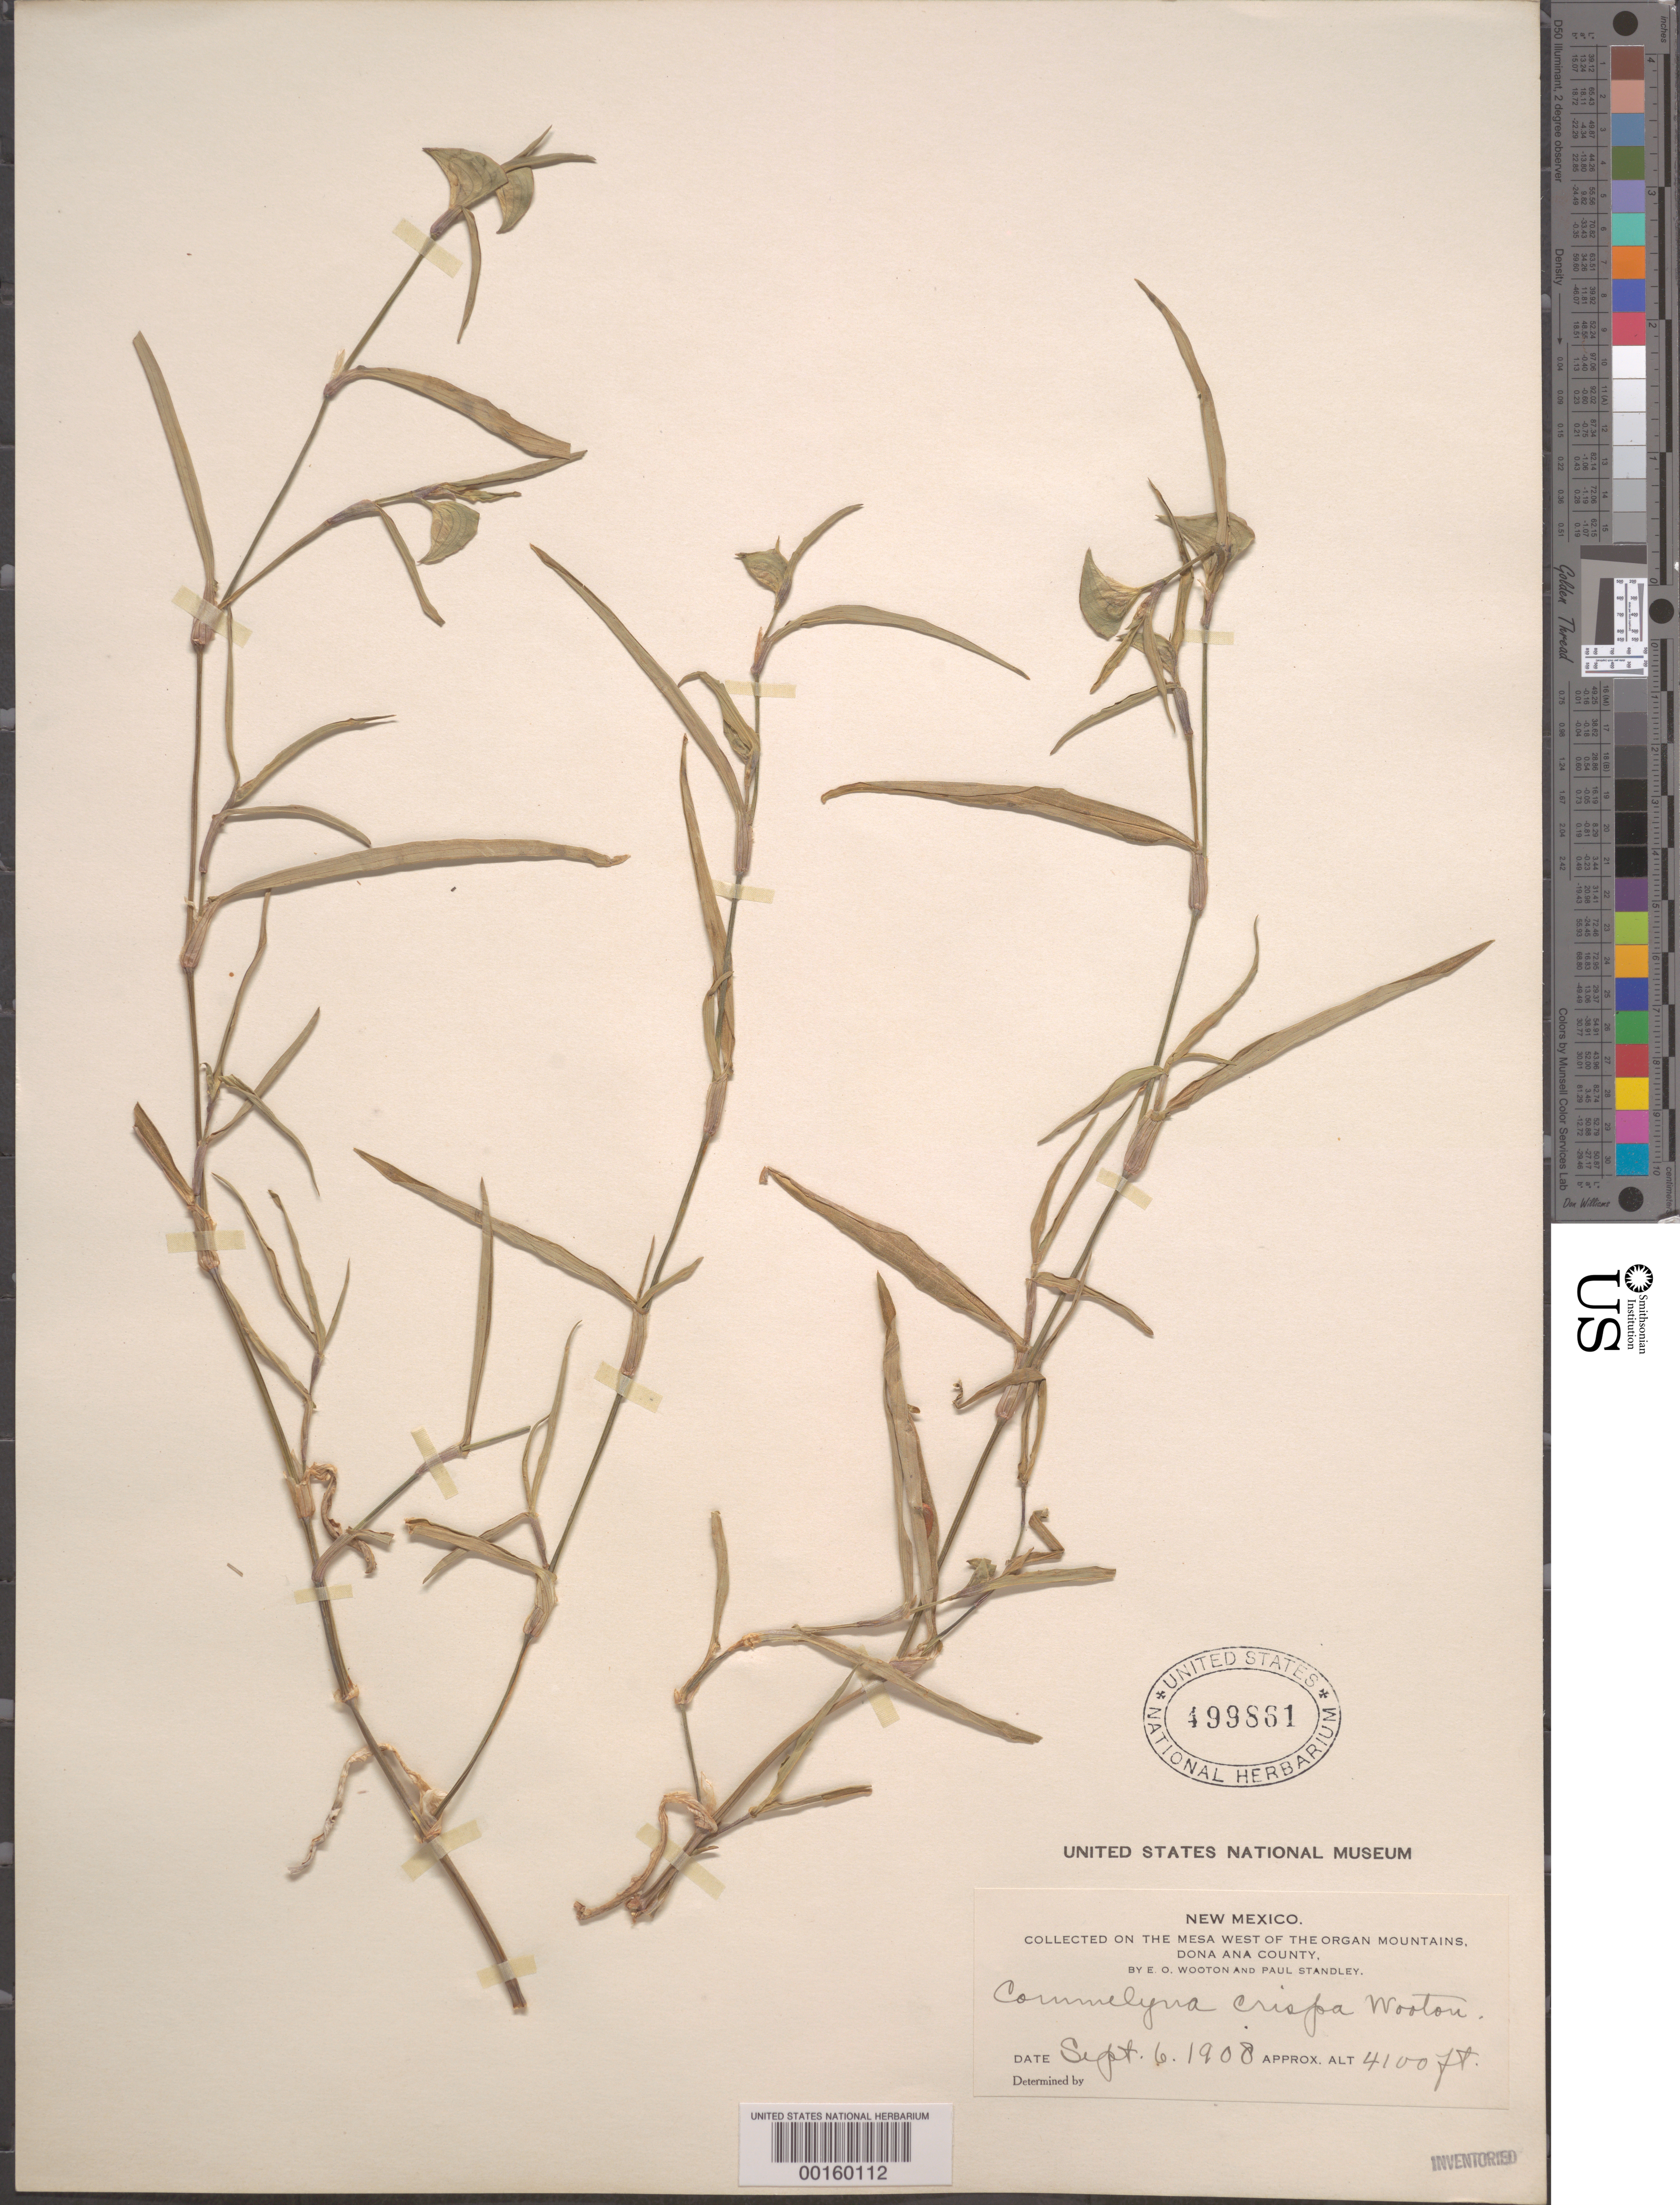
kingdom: Plantae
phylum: Tracheophyta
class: Liliopsida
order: Commelinales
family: Commelinaceae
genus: Commelina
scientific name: Commelina erecta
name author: L.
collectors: E. O. Wooton & P. C. Standley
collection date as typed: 06 Sep 1908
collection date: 1908-09-06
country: United States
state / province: New Mexico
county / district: Dona Ana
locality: Mesa w of organ mts.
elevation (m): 1251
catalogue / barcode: US 499861